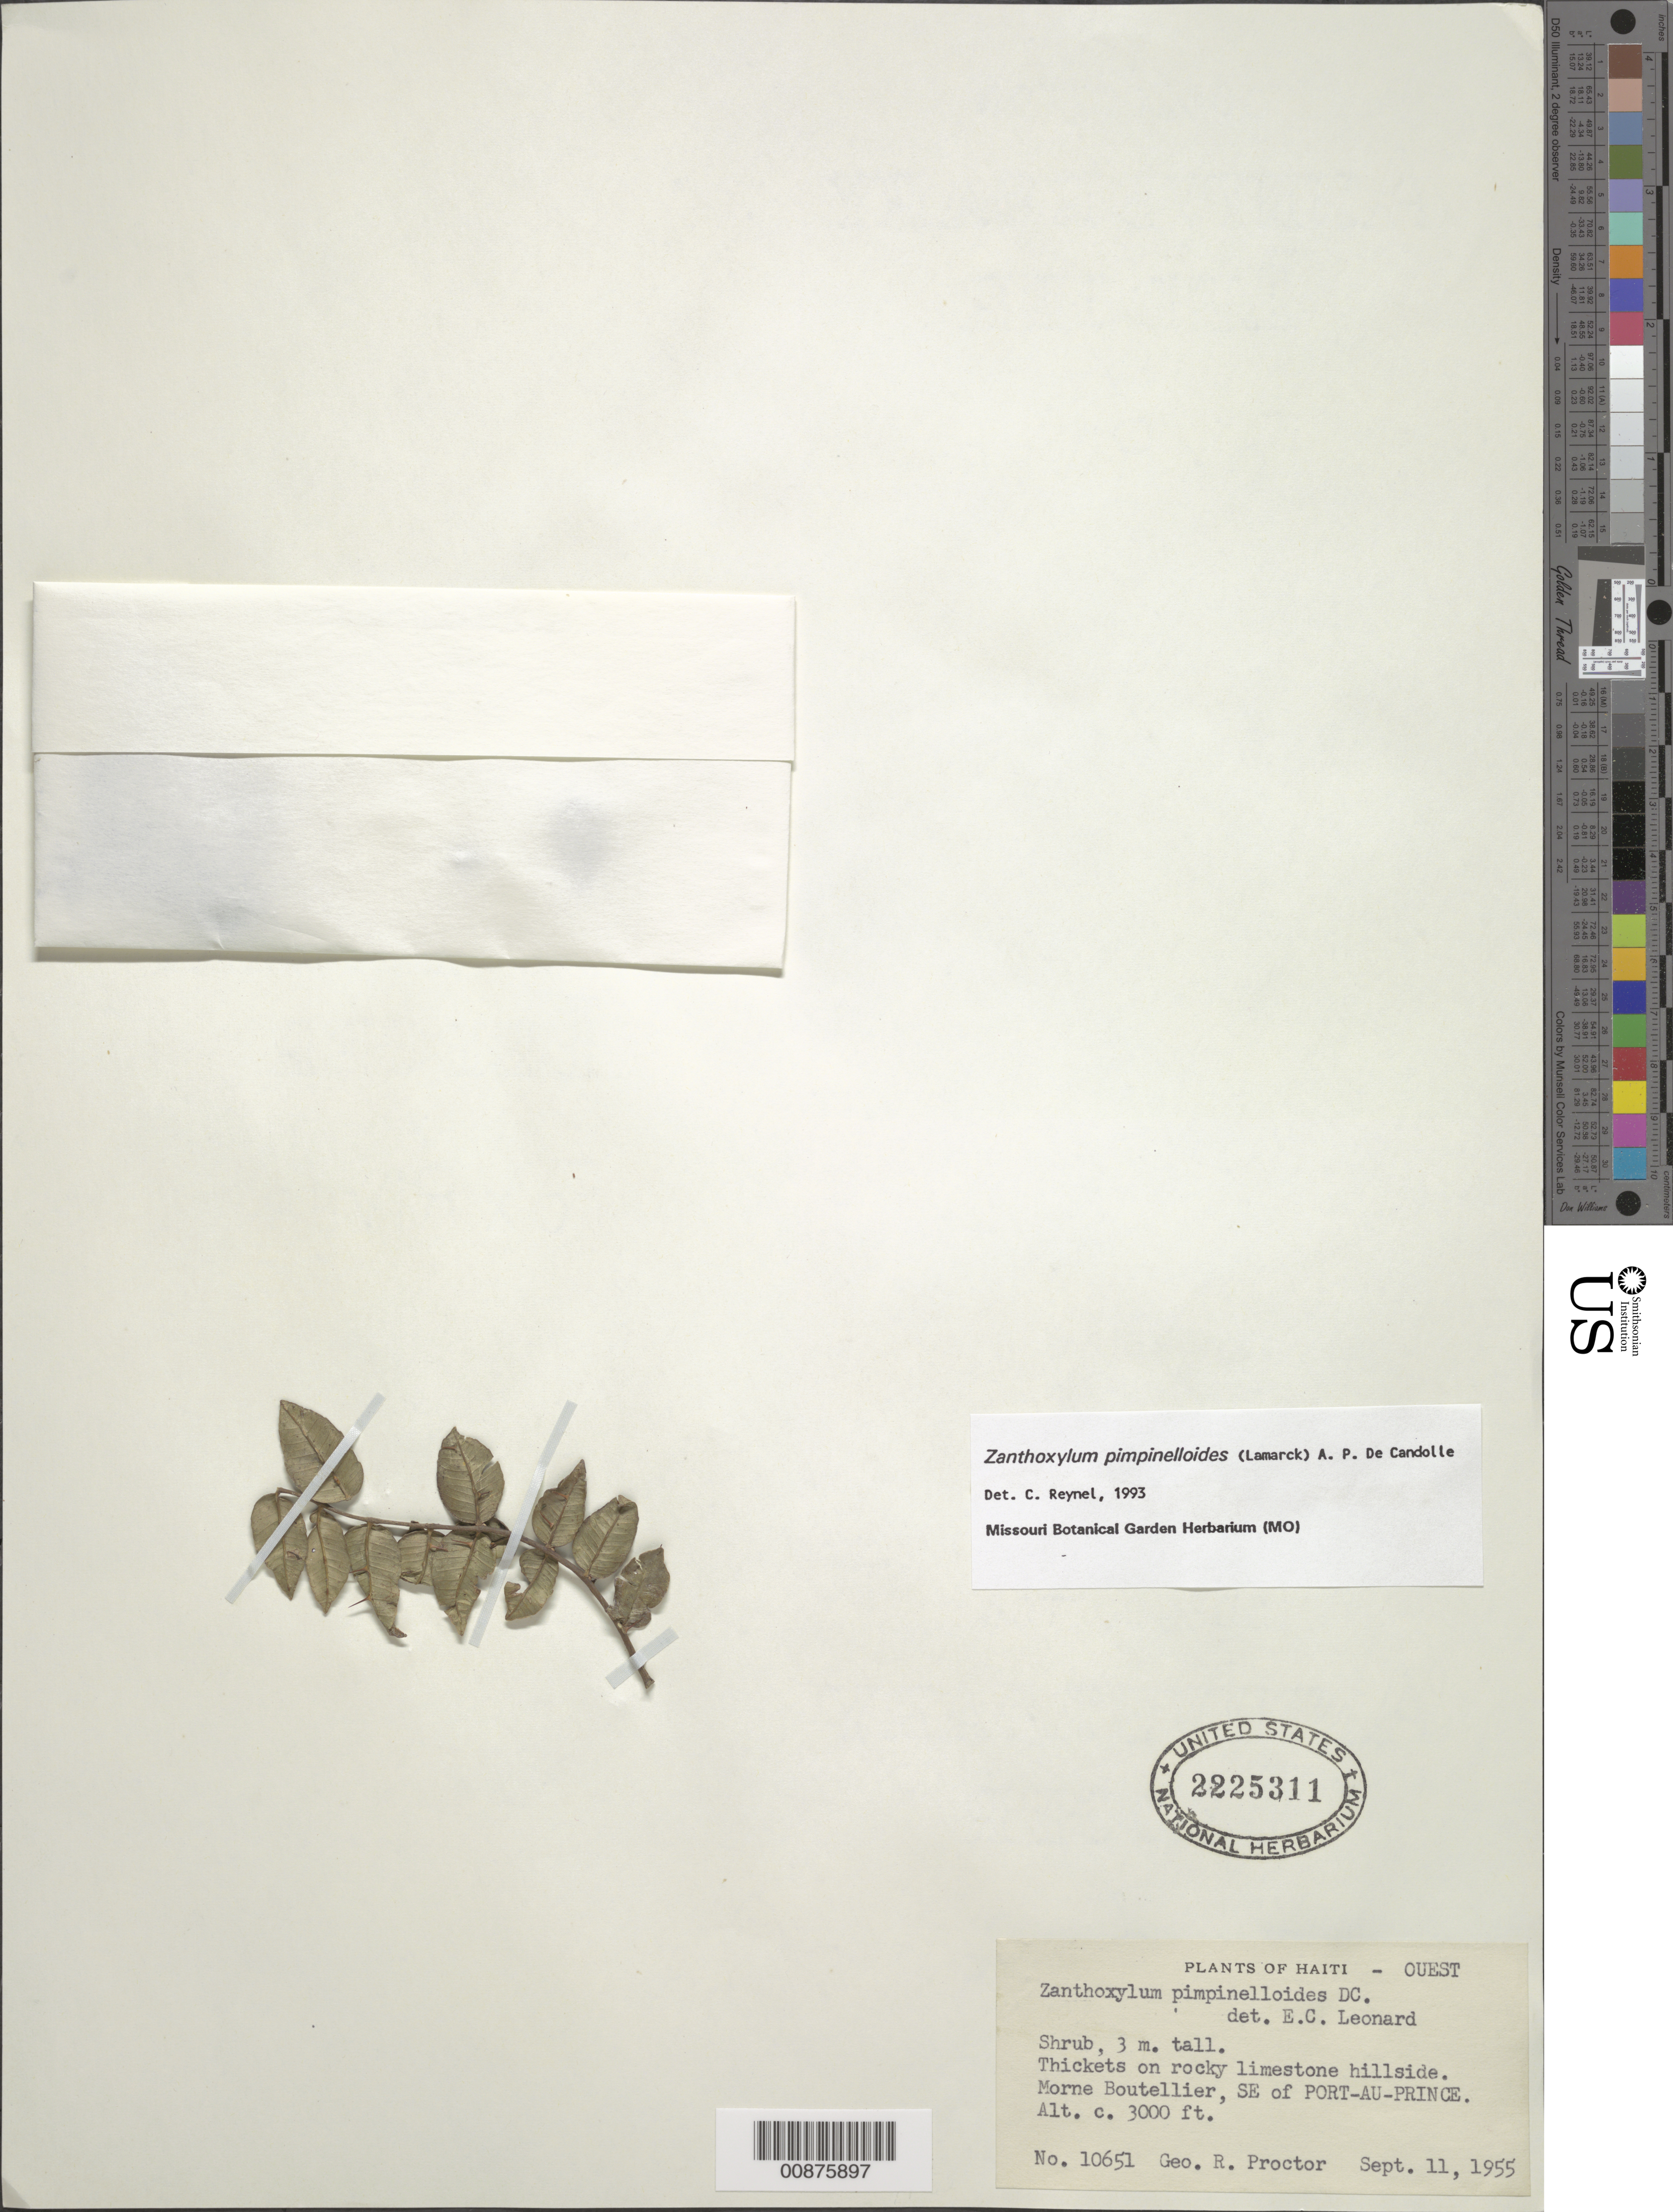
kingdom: Plantae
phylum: Tracheophyta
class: Magnoliopsida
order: Sapindales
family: Rutaceae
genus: Zanthoxylum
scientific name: Zanthoxylum pimpinelloides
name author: (Lam.) DC.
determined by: Reynel, Carlos A., (MO), Missouri Botanical Garden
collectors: G. R. Proctor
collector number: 10651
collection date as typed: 11 Sep 1955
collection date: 1955-09-11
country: Haiti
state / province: Ouest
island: Hispaniola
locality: Morne Boutellier, SE of Port au Prince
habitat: Thickets on rocky limestone hillside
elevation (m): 914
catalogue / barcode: US 2225311